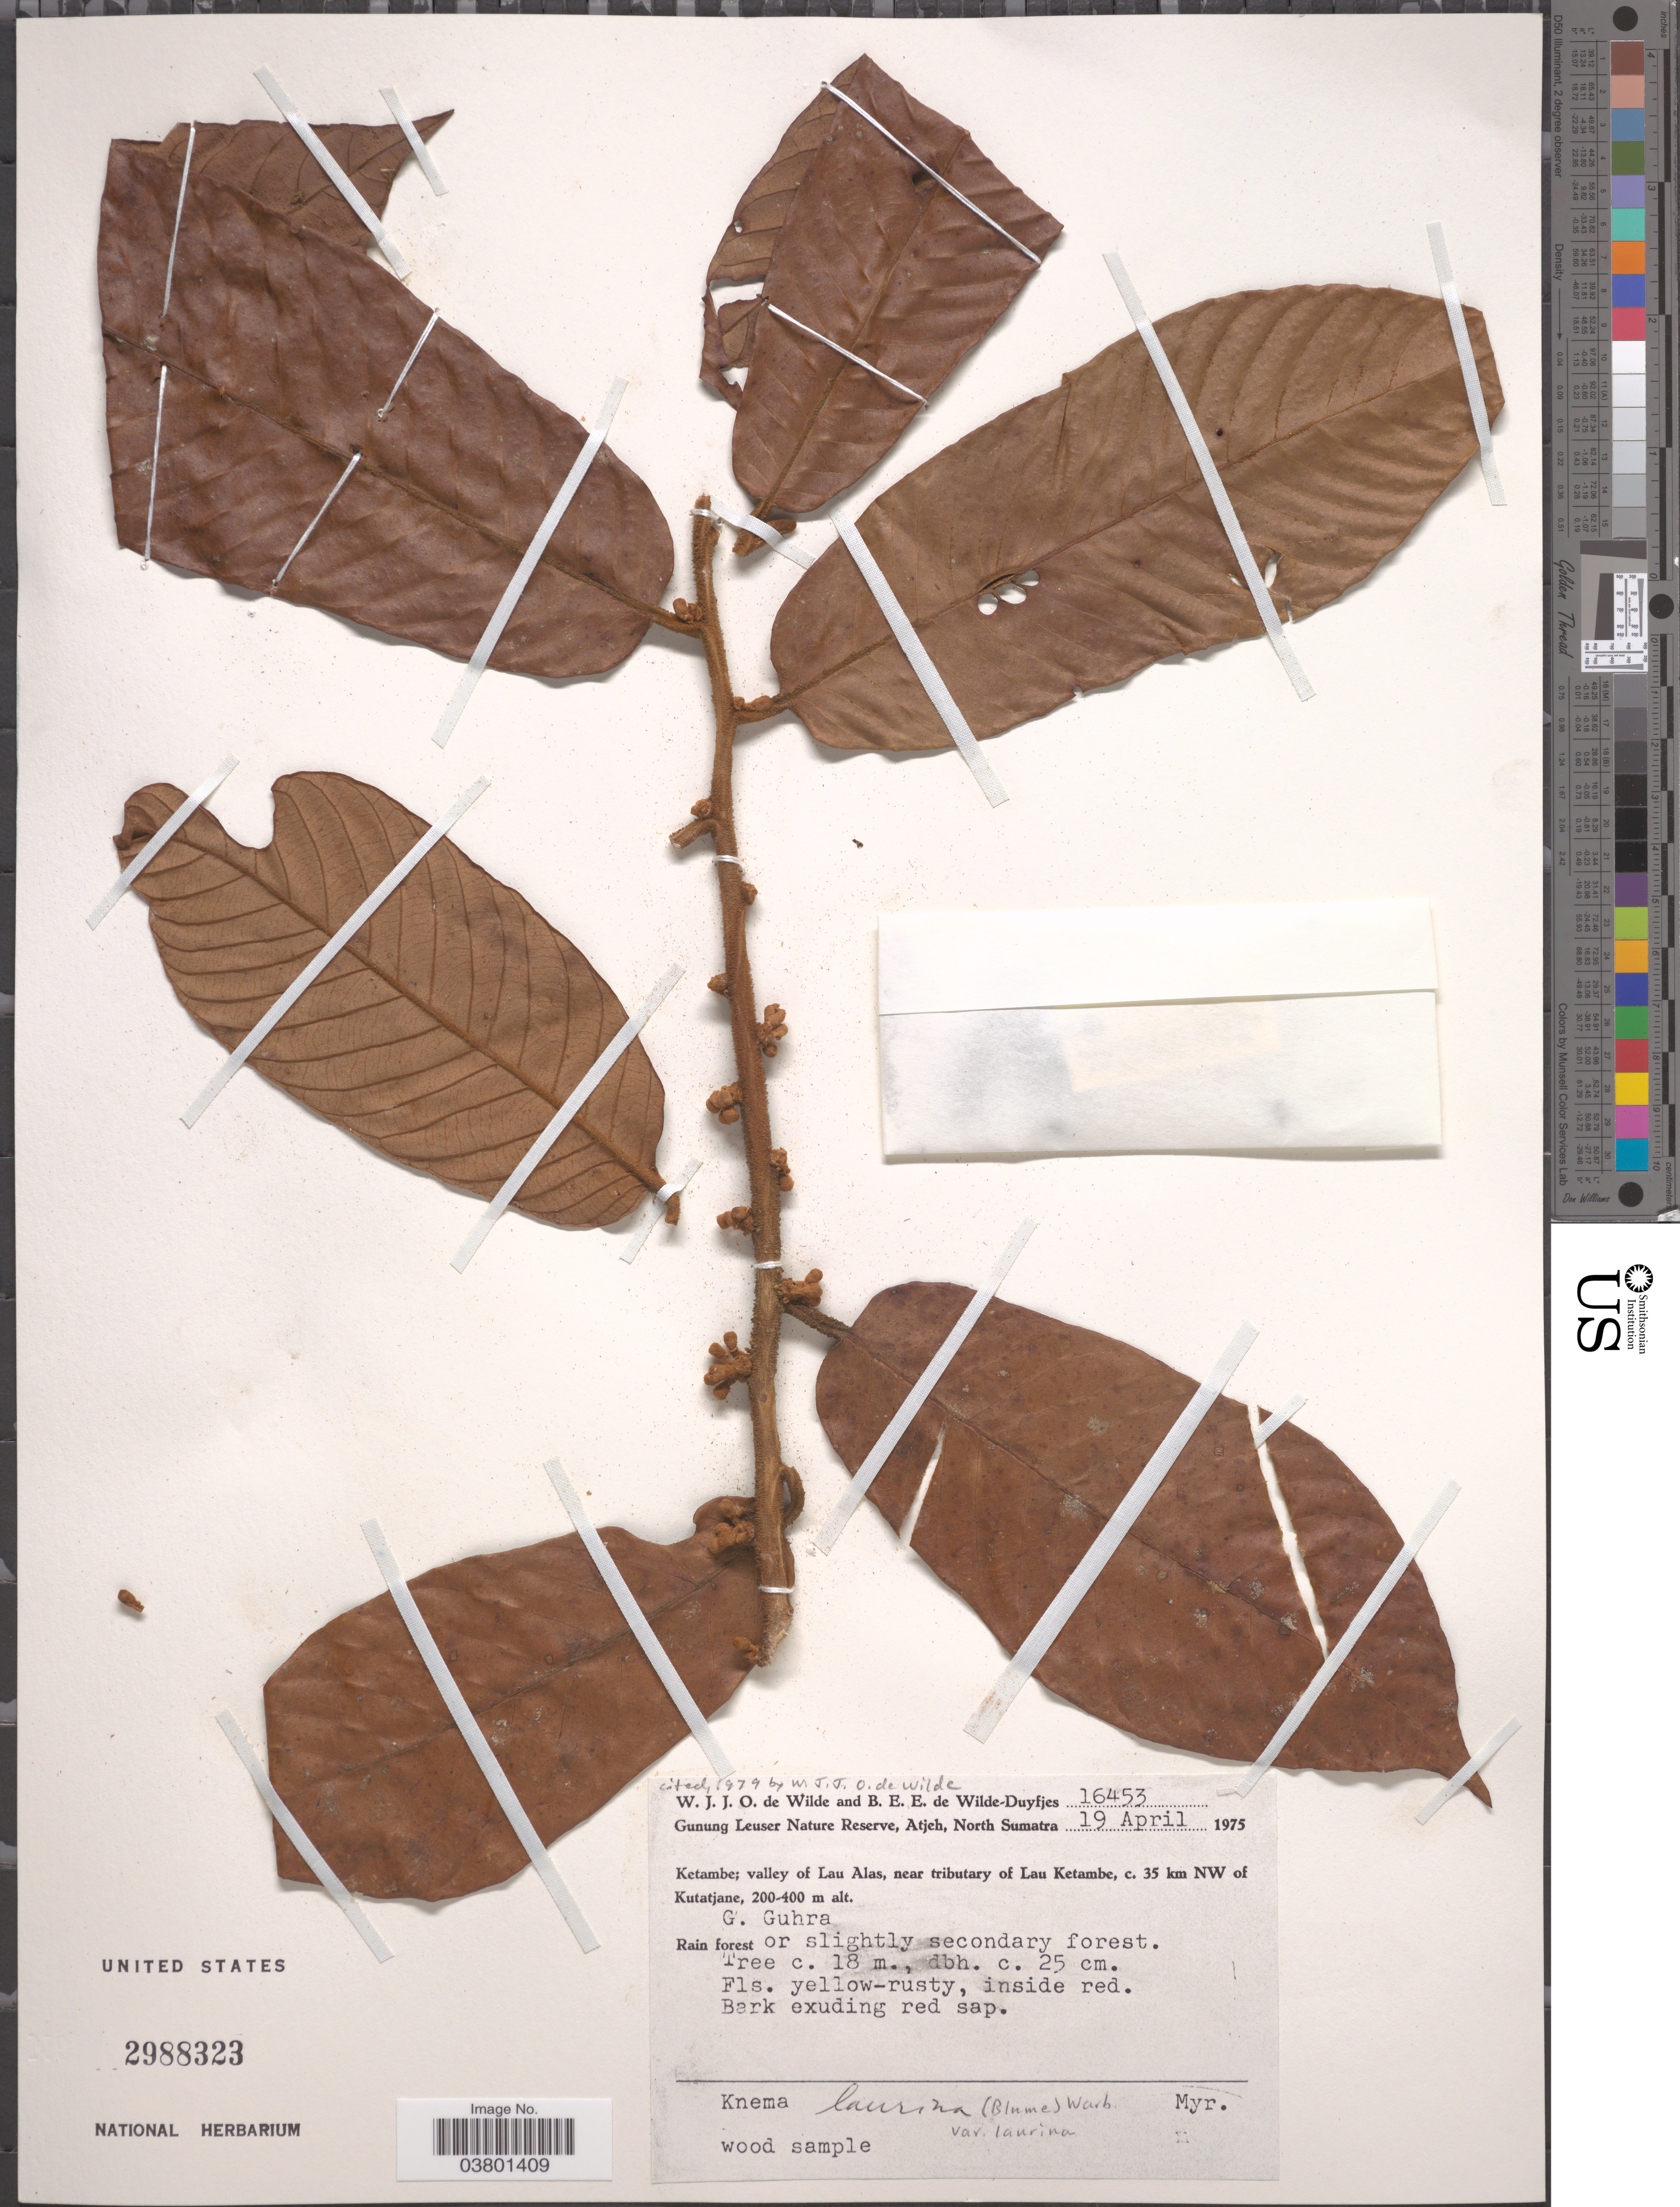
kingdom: Plantae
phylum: Tracheophyta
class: Magnoliopsida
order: Magnoliales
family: Myristicaceae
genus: Knema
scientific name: Knema laurina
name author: Warb.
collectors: W. J. de Wilde & B. E. de Wilde-Duyfjes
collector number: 16453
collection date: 1975-04-19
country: Indonesia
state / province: Sumatra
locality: Gunung Leuser Nature Reserve, Atjeh, North Sumatra. Ketambe; valley of Lau Alas, near tributary of Lau Ketambe, c. 35 km NW of Kutatjane. G. Guhra.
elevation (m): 200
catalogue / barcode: US 2988323